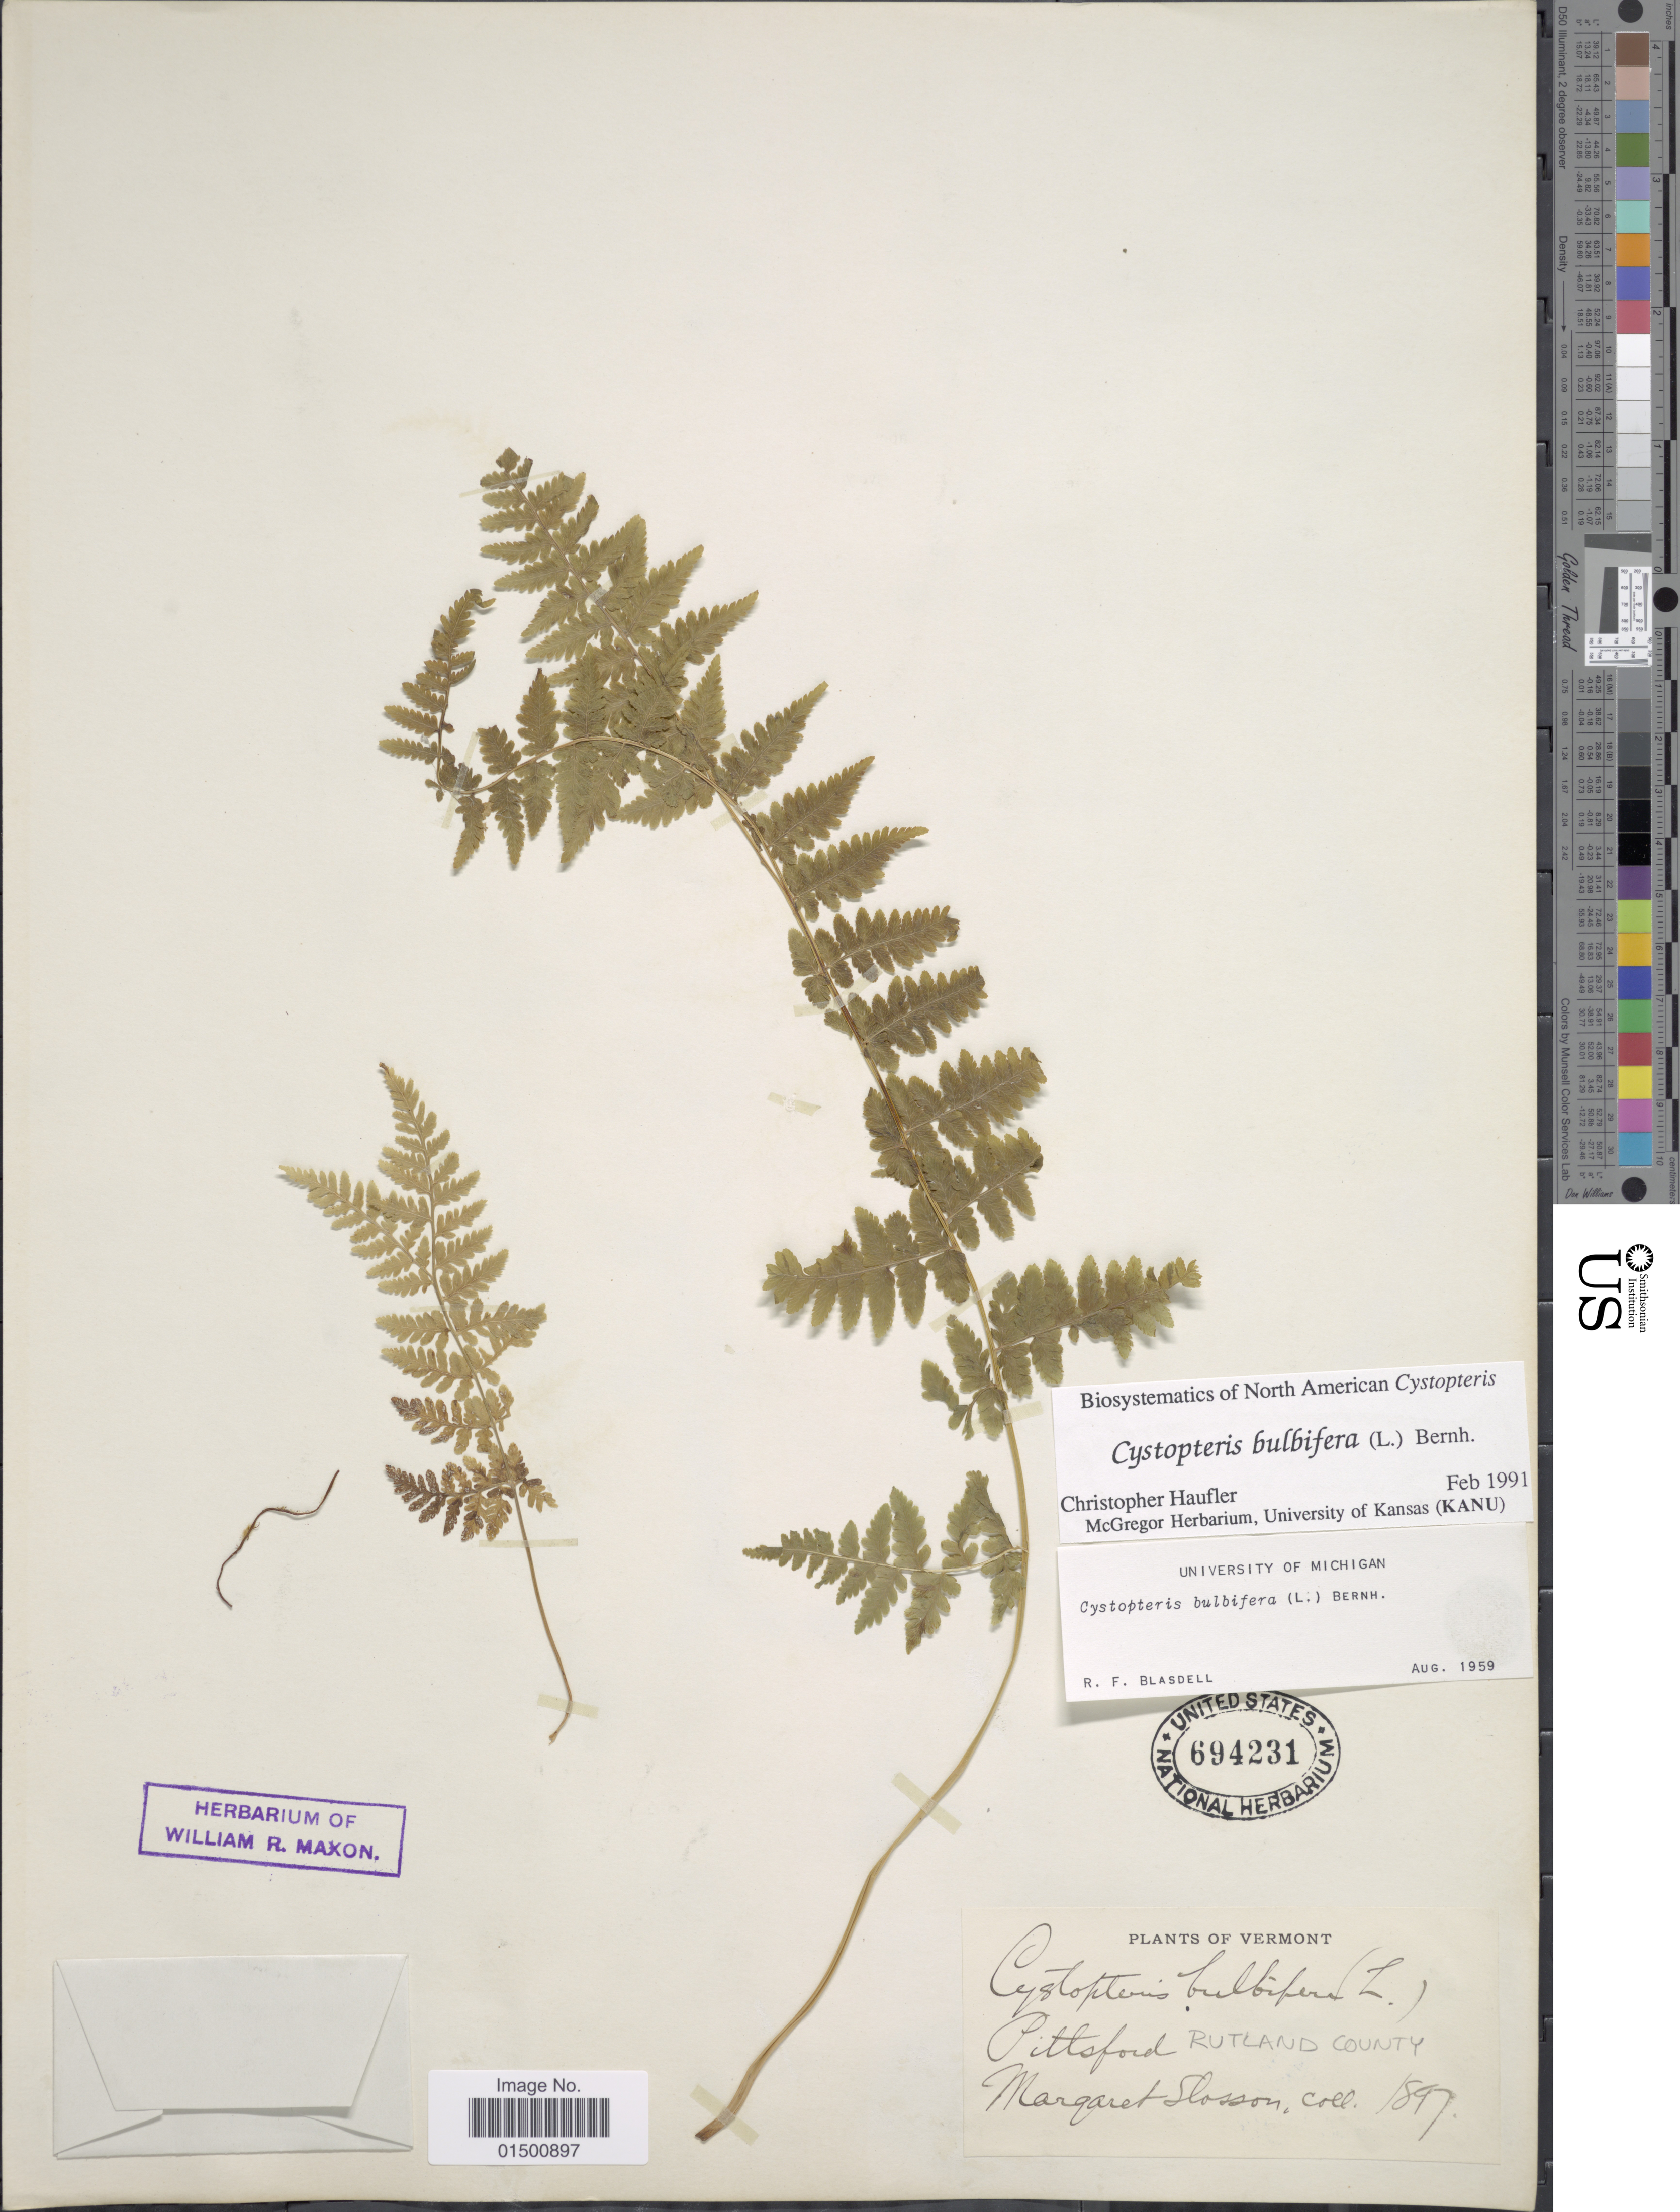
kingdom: Plantae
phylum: Tracheophyta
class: Polypodiopsida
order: Polypodiales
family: Cystopteridaceae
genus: Cystopteris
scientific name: Cystopteris bulbifera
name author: (L.) Bernh.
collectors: M. Slosson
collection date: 1897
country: United States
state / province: Vermont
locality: Pittsford, Rutland County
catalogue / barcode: US 694231